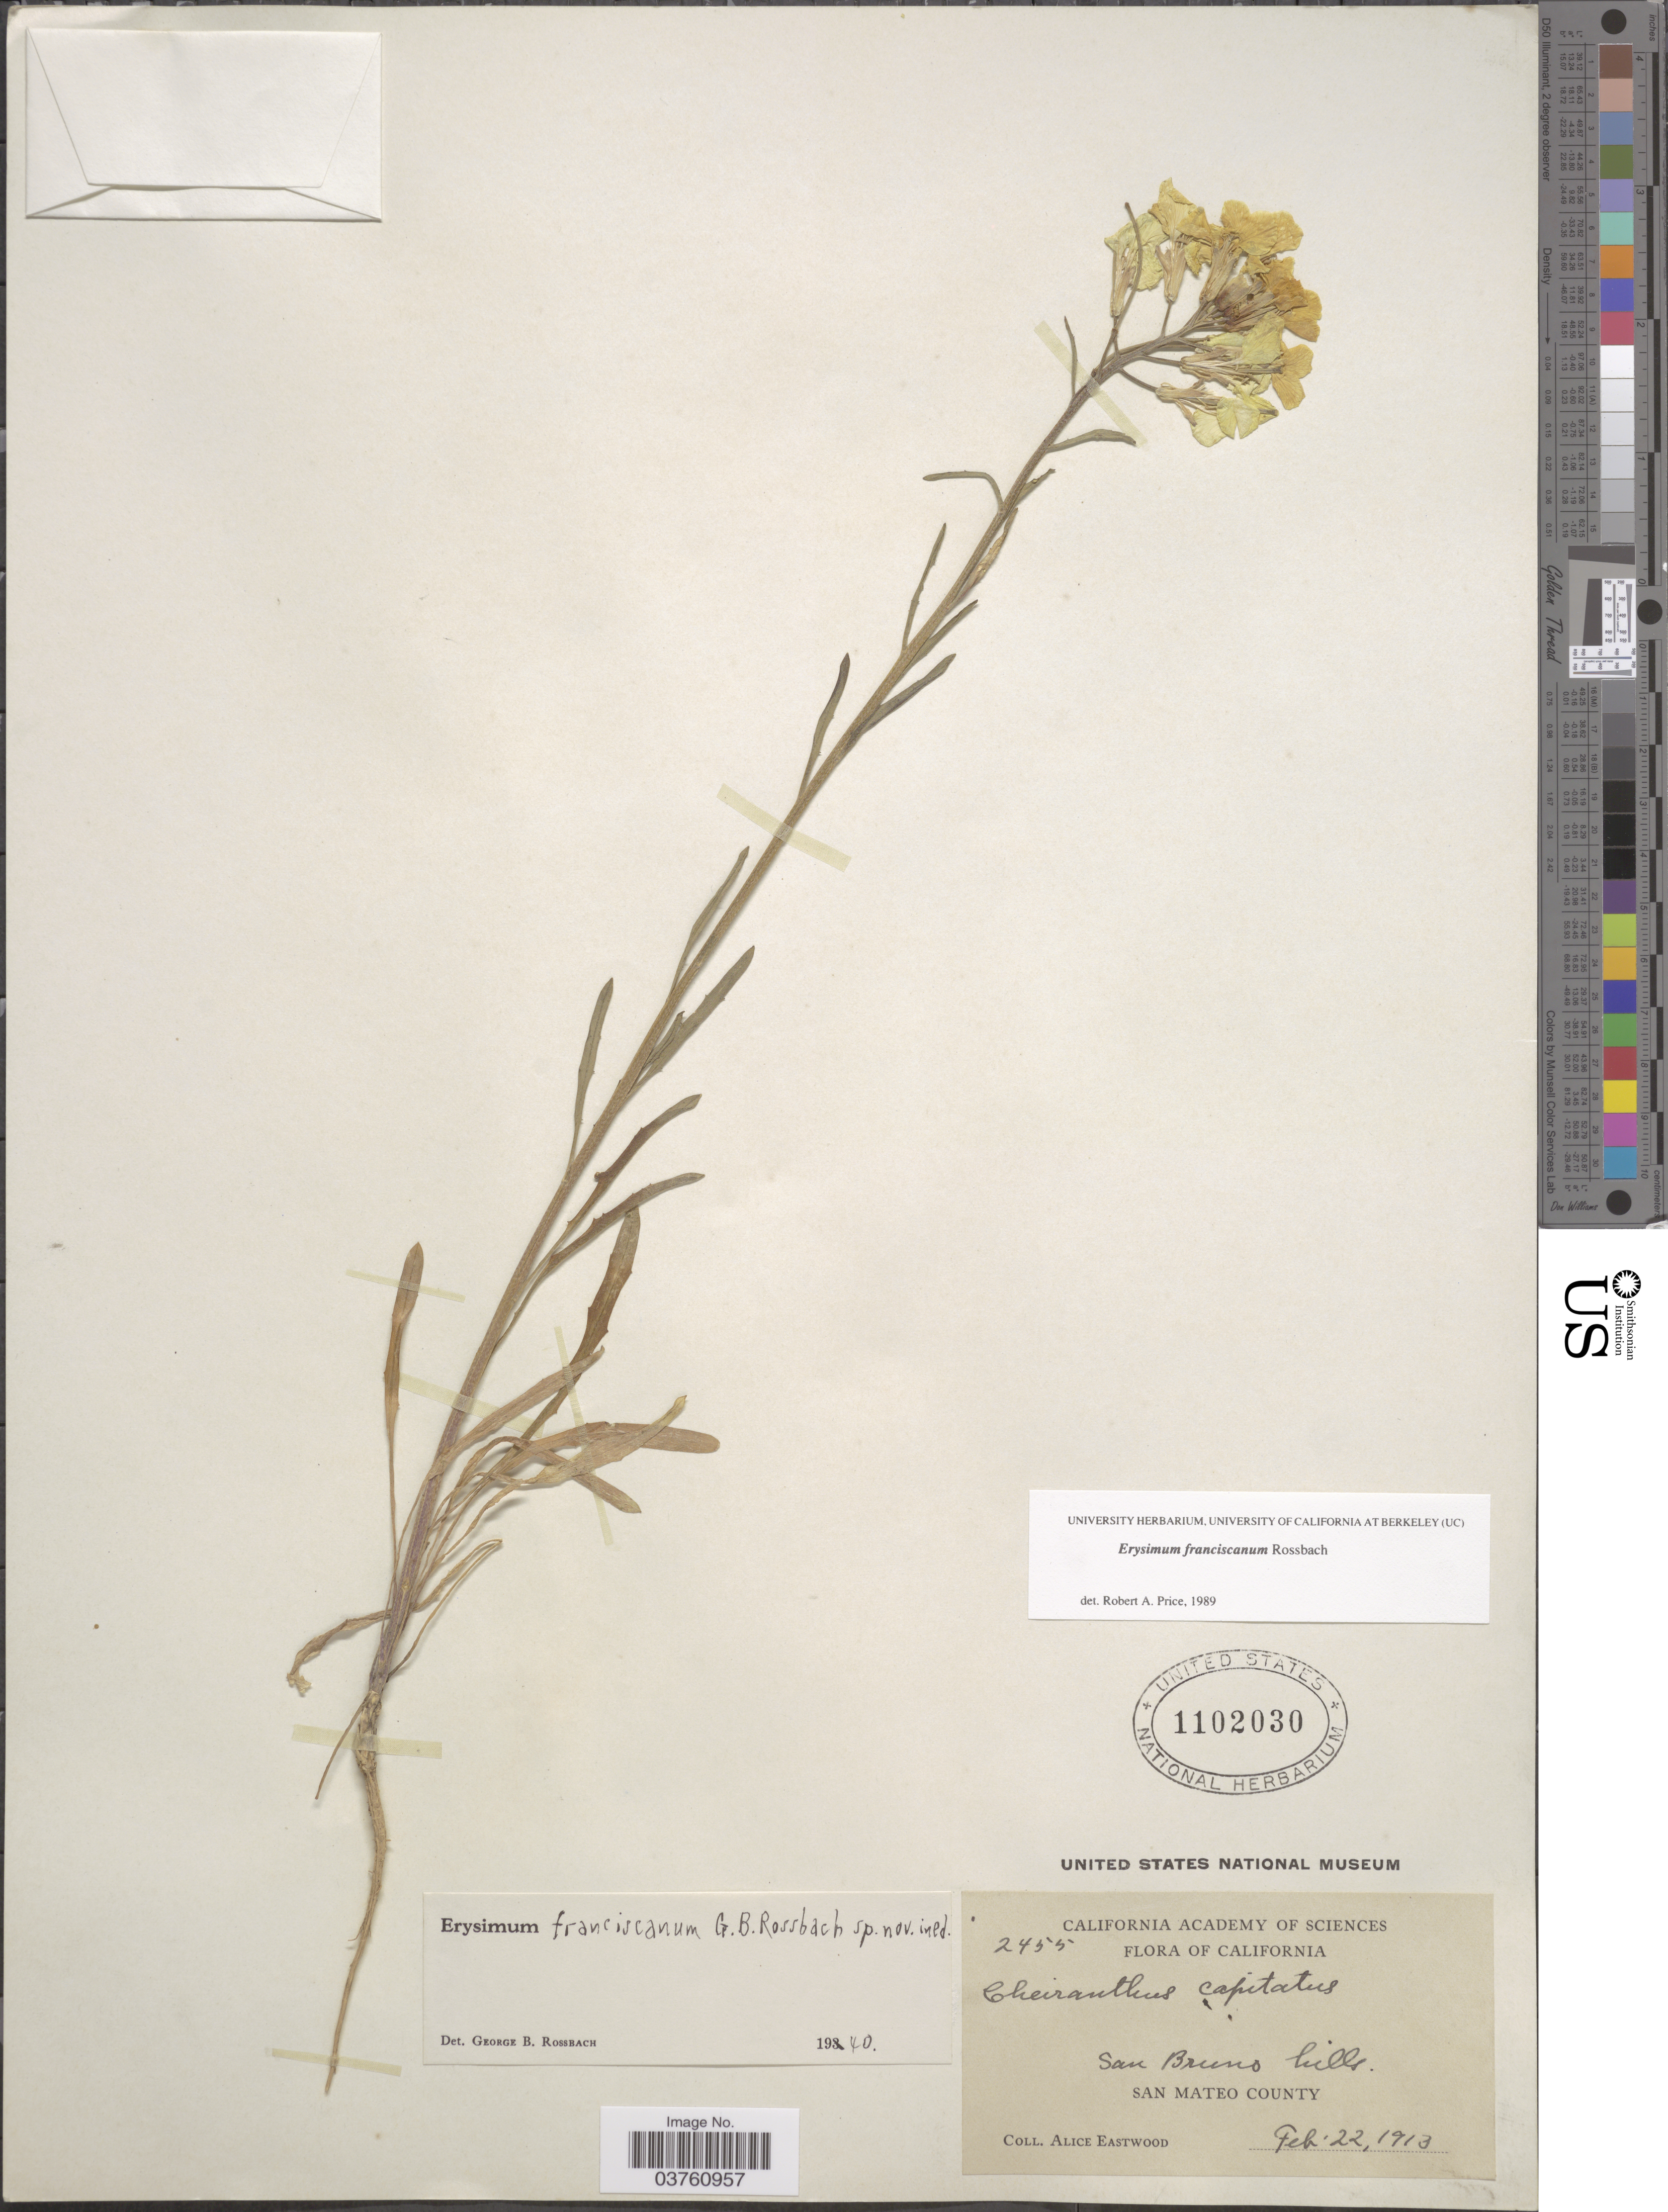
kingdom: Plantae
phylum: Tracheophyta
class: Magnoliopsida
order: Brassicales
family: Brassicaceae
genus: Erysimum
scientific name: Erysimum franciscanum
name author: Rossbach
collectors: A. Eastwood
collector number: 2455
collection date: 1913-02-22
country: United States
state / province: California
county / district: San Mateo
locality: San Bruno hills. San Mateo County.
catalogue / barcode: US 1102030